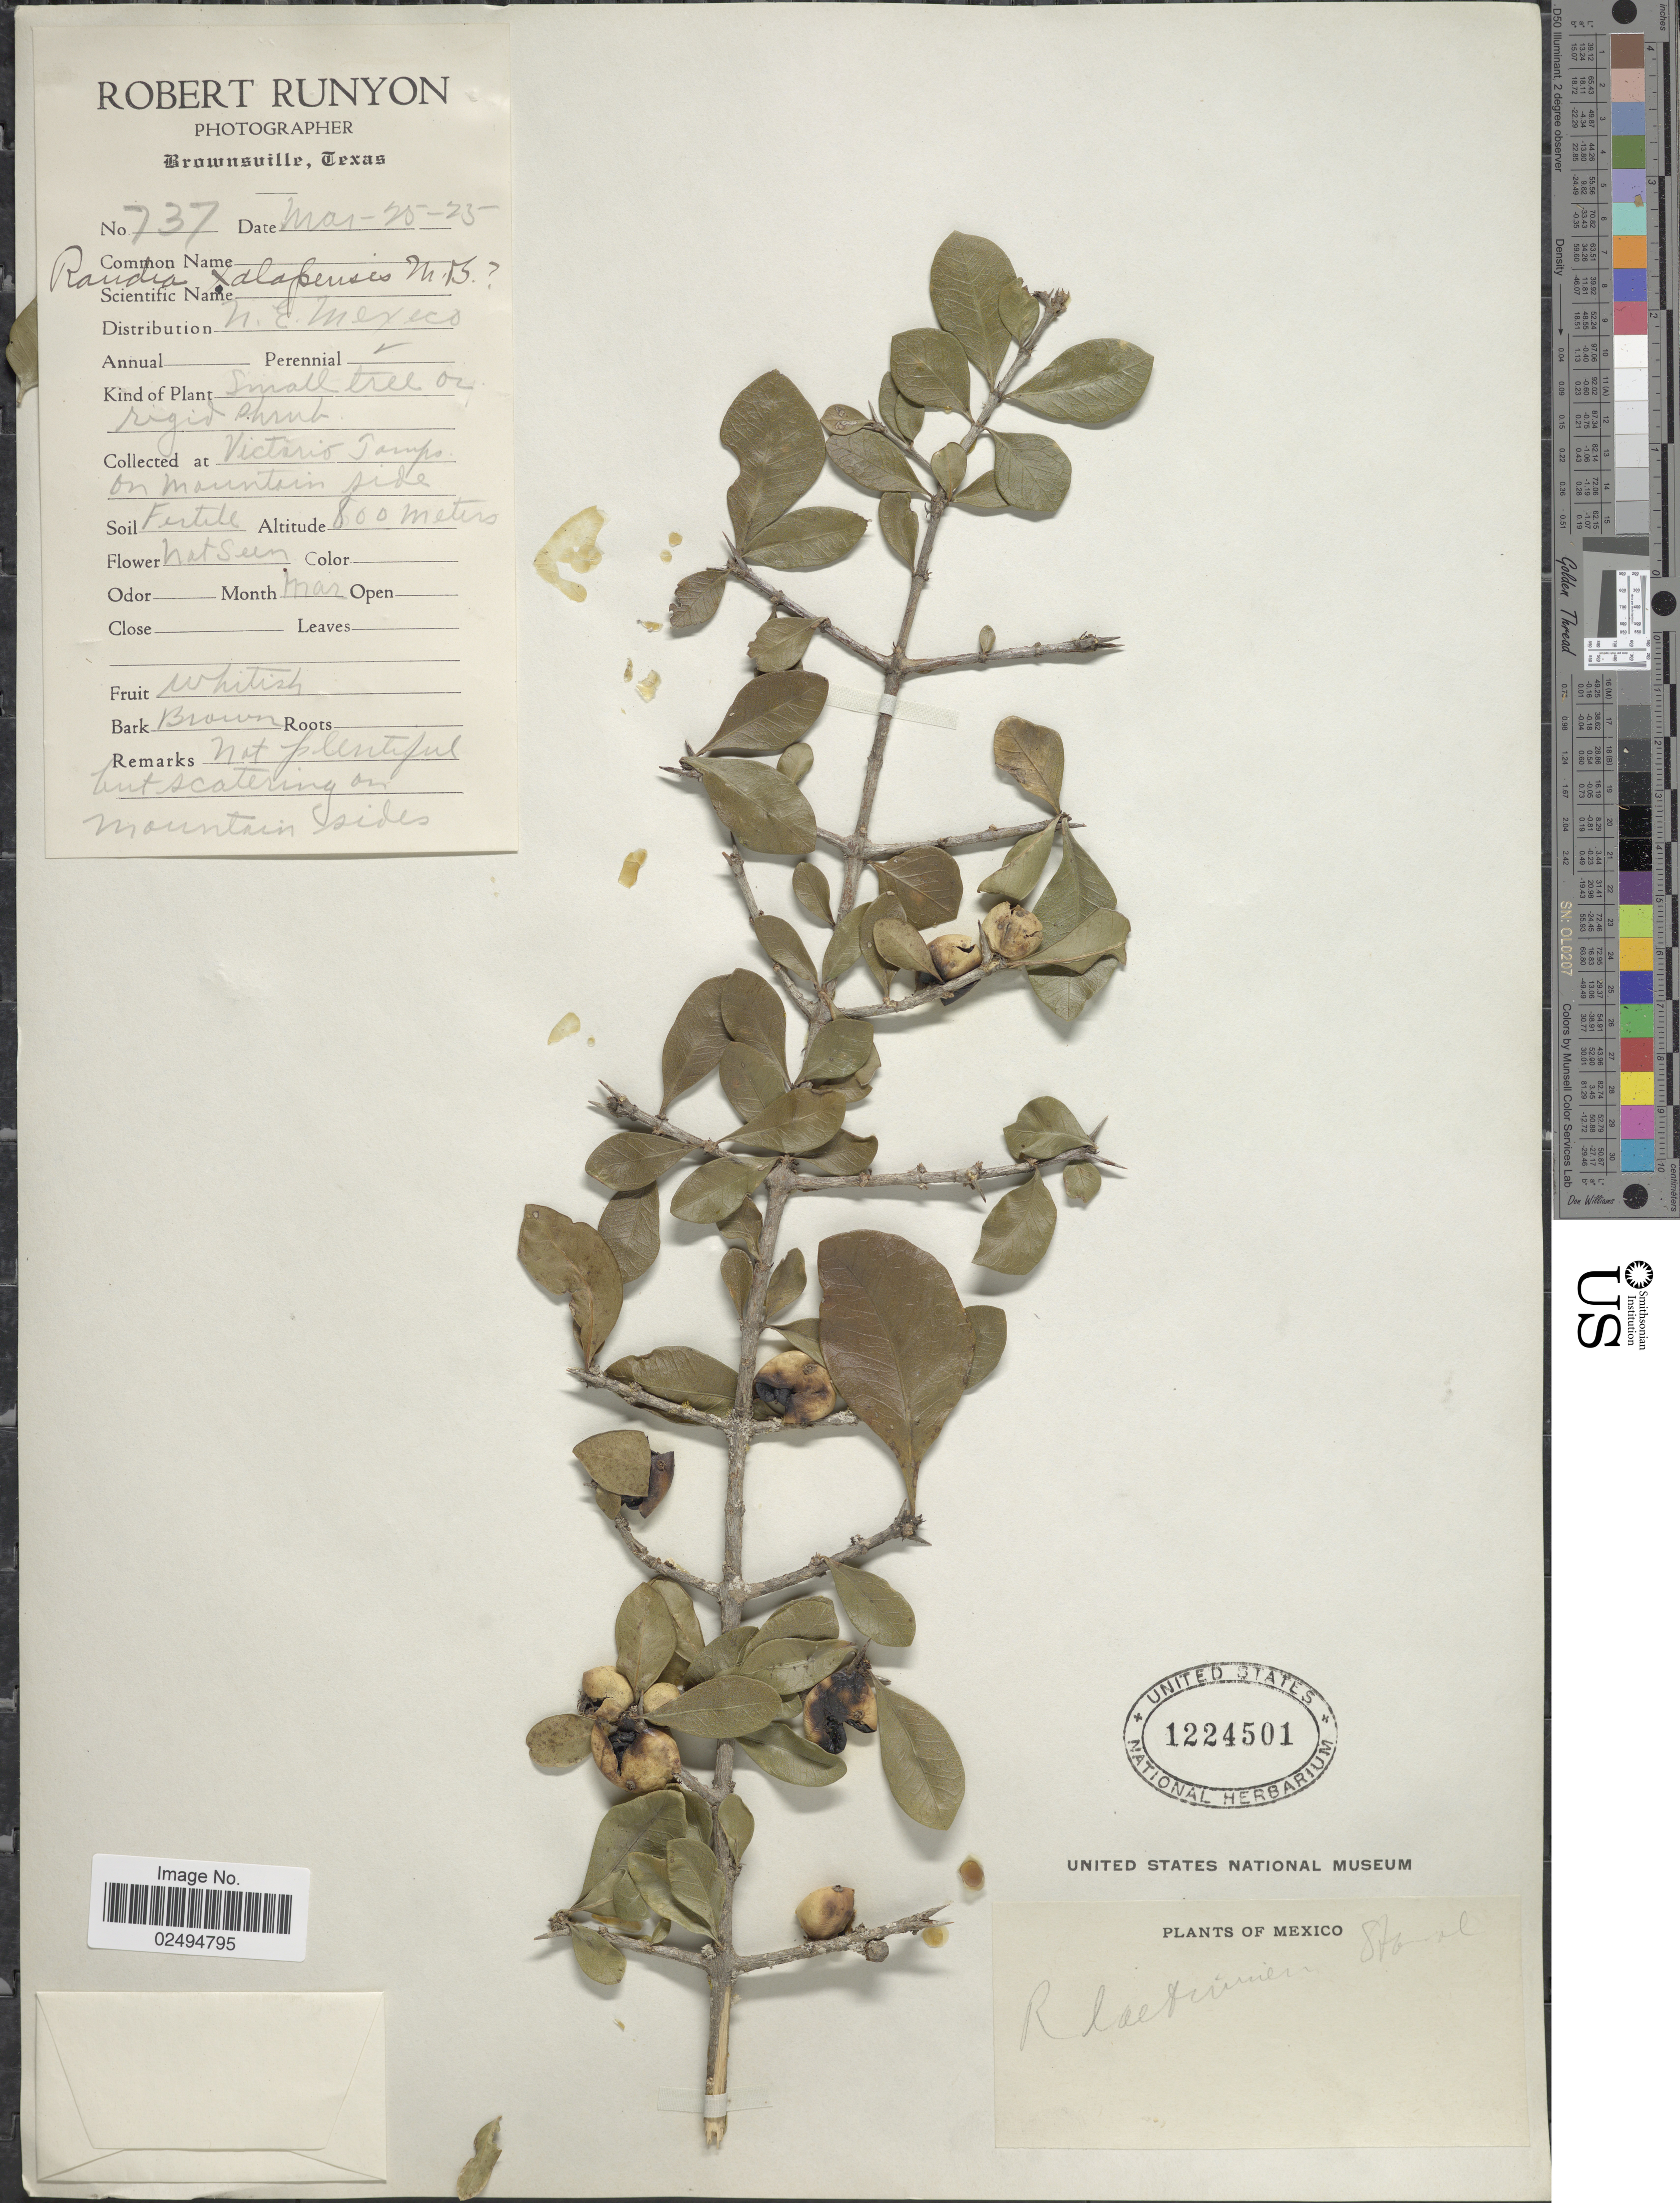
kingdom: Plantae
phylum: Tracheophyta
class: Magnoliopsida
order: Gentianales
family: Rubiaceae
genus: Randia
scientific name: Randia laetevirens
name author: Standl.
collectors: R. Runyon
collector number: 737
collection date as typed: Transcribed d/m/y: 25/3/25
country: Mexico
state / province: Tamaulipas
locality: Victoria Tamps, on mountain side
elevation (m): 800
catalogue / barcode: US 1224501